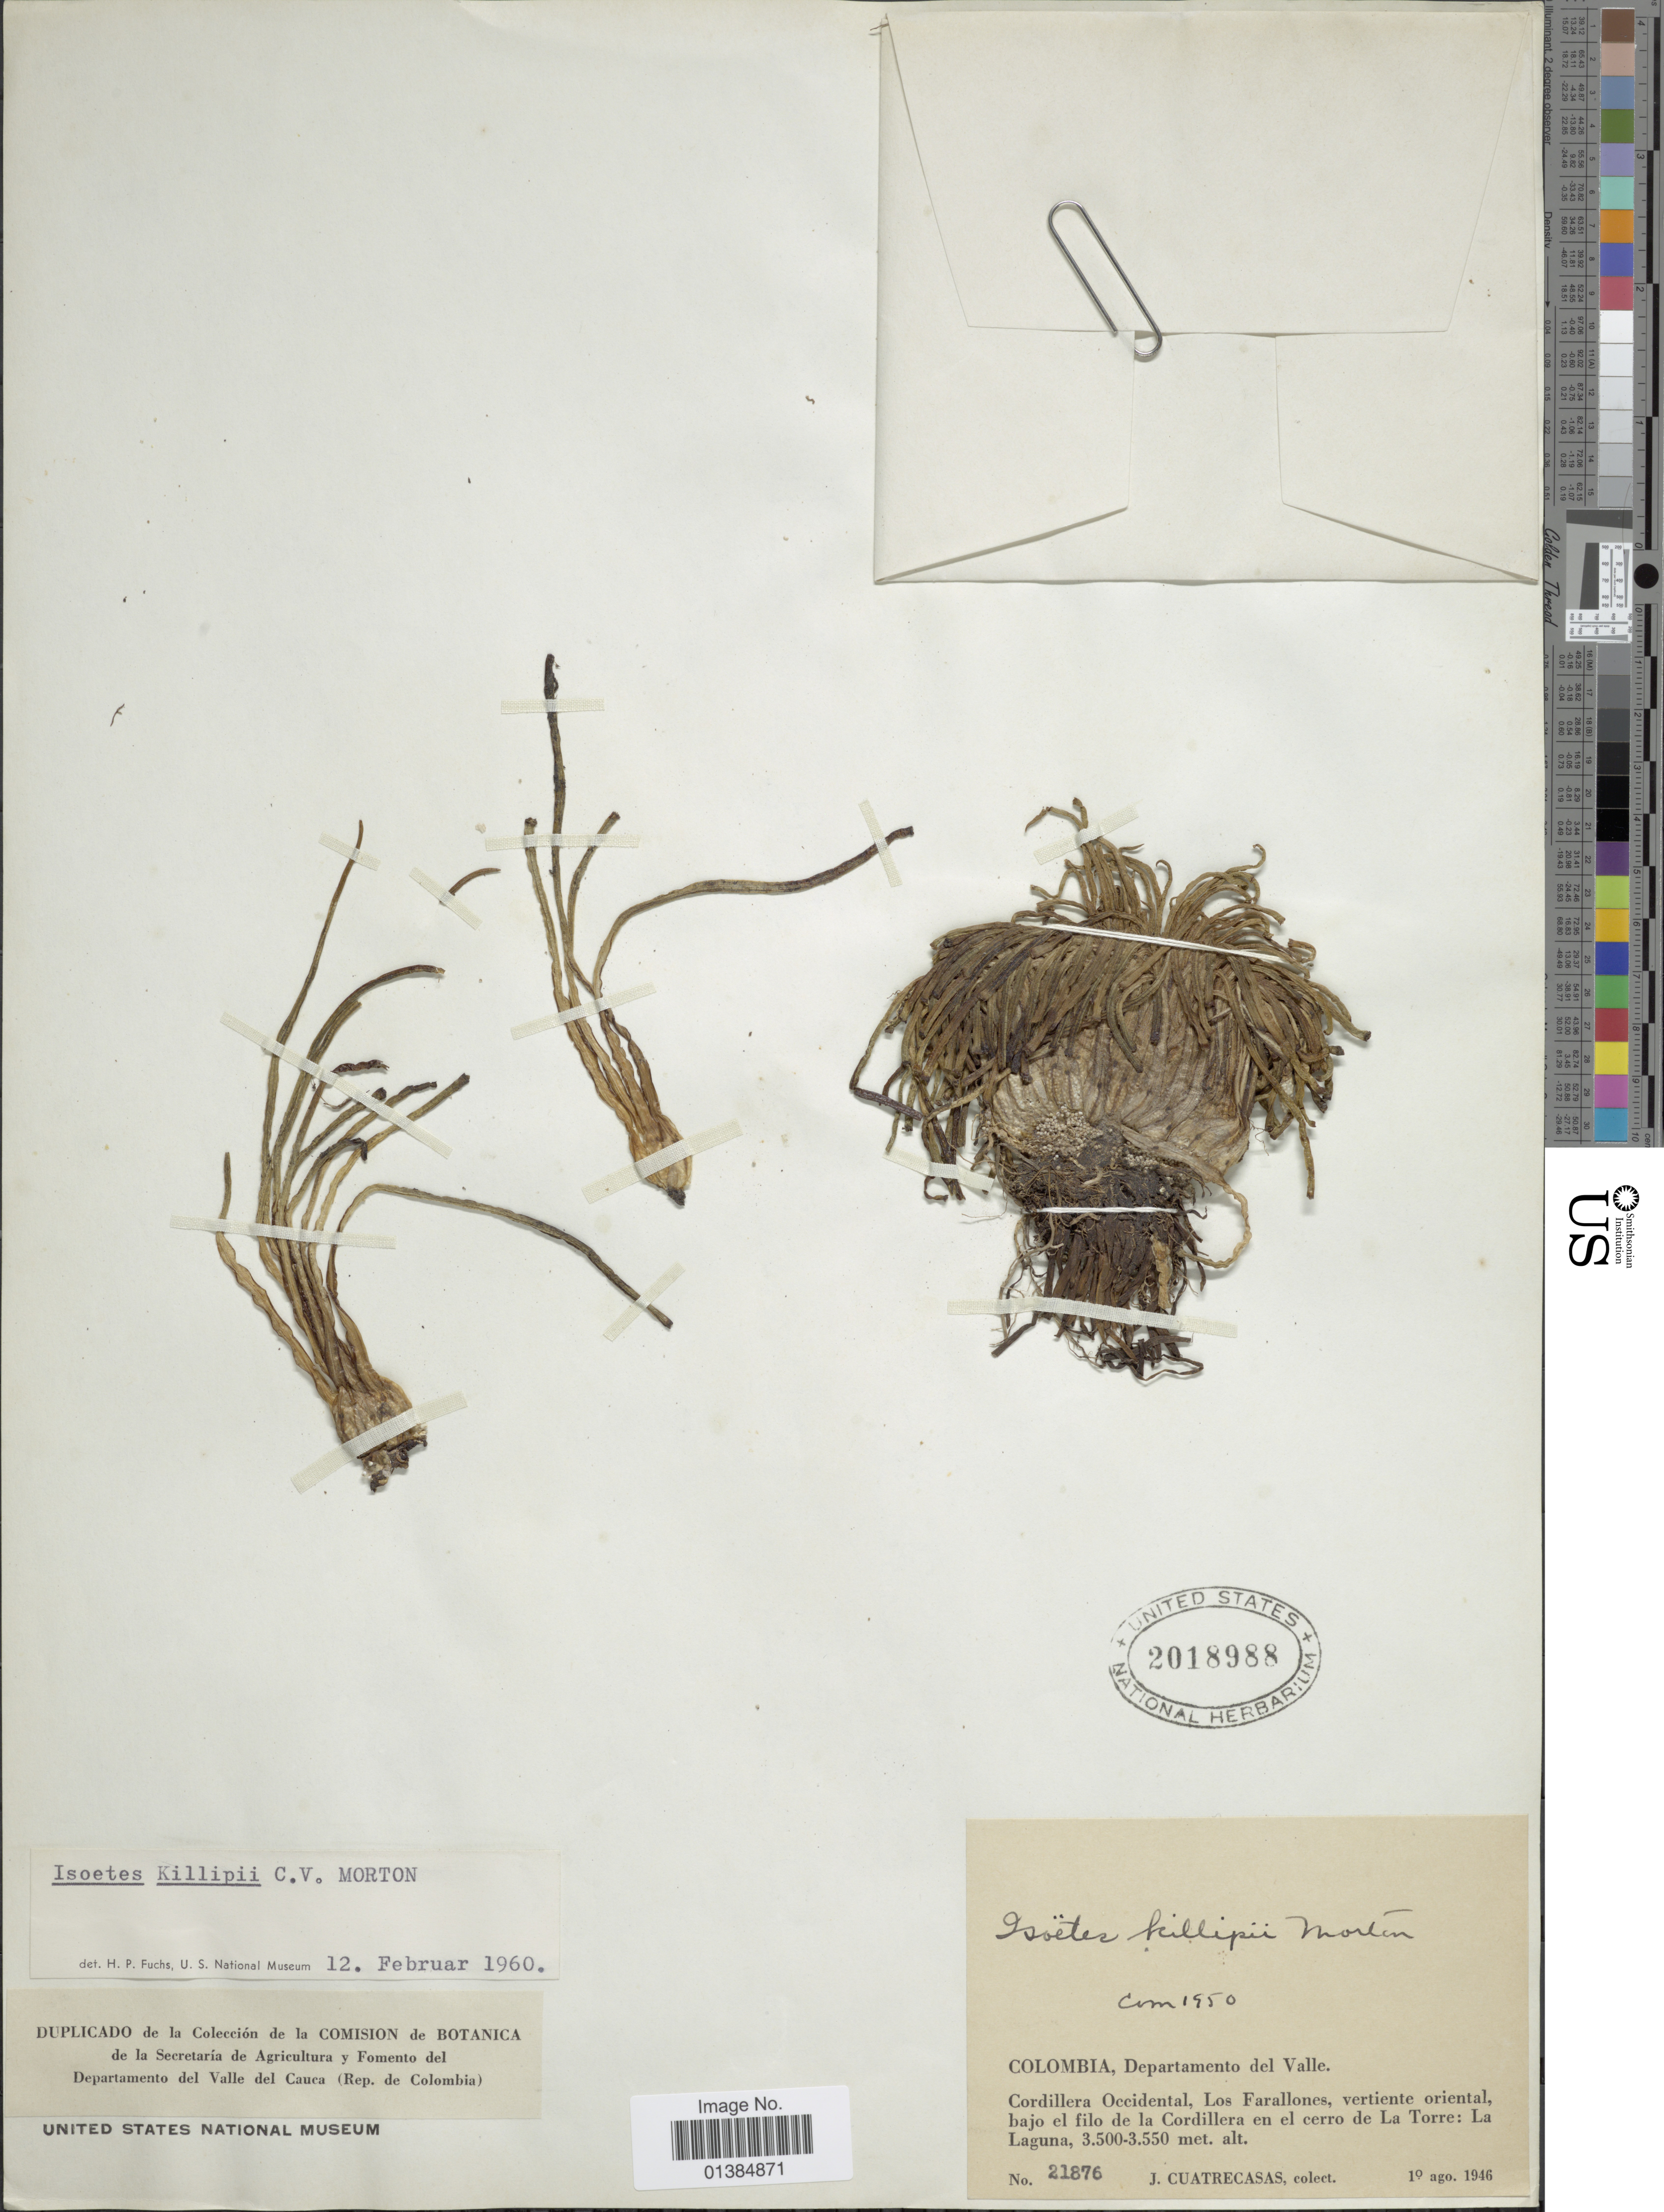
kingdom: Plantae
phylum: Tracheophyta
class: Lycopodiopsida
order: Isoetales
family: Isoetaceae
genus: Isoetes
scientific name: Isoetes killipii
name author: C.V. Morton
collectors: J. Cuatrecasas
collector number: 21876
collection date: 1946-08-19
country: Colombia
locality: Departamento del Valle. Cordillera Occidental, Los Farallones, vertiente oriental, bajo el filo de la Cordillera en el cerro de La Torre: La Laguna.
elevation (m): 3500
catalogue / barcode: US 2018988